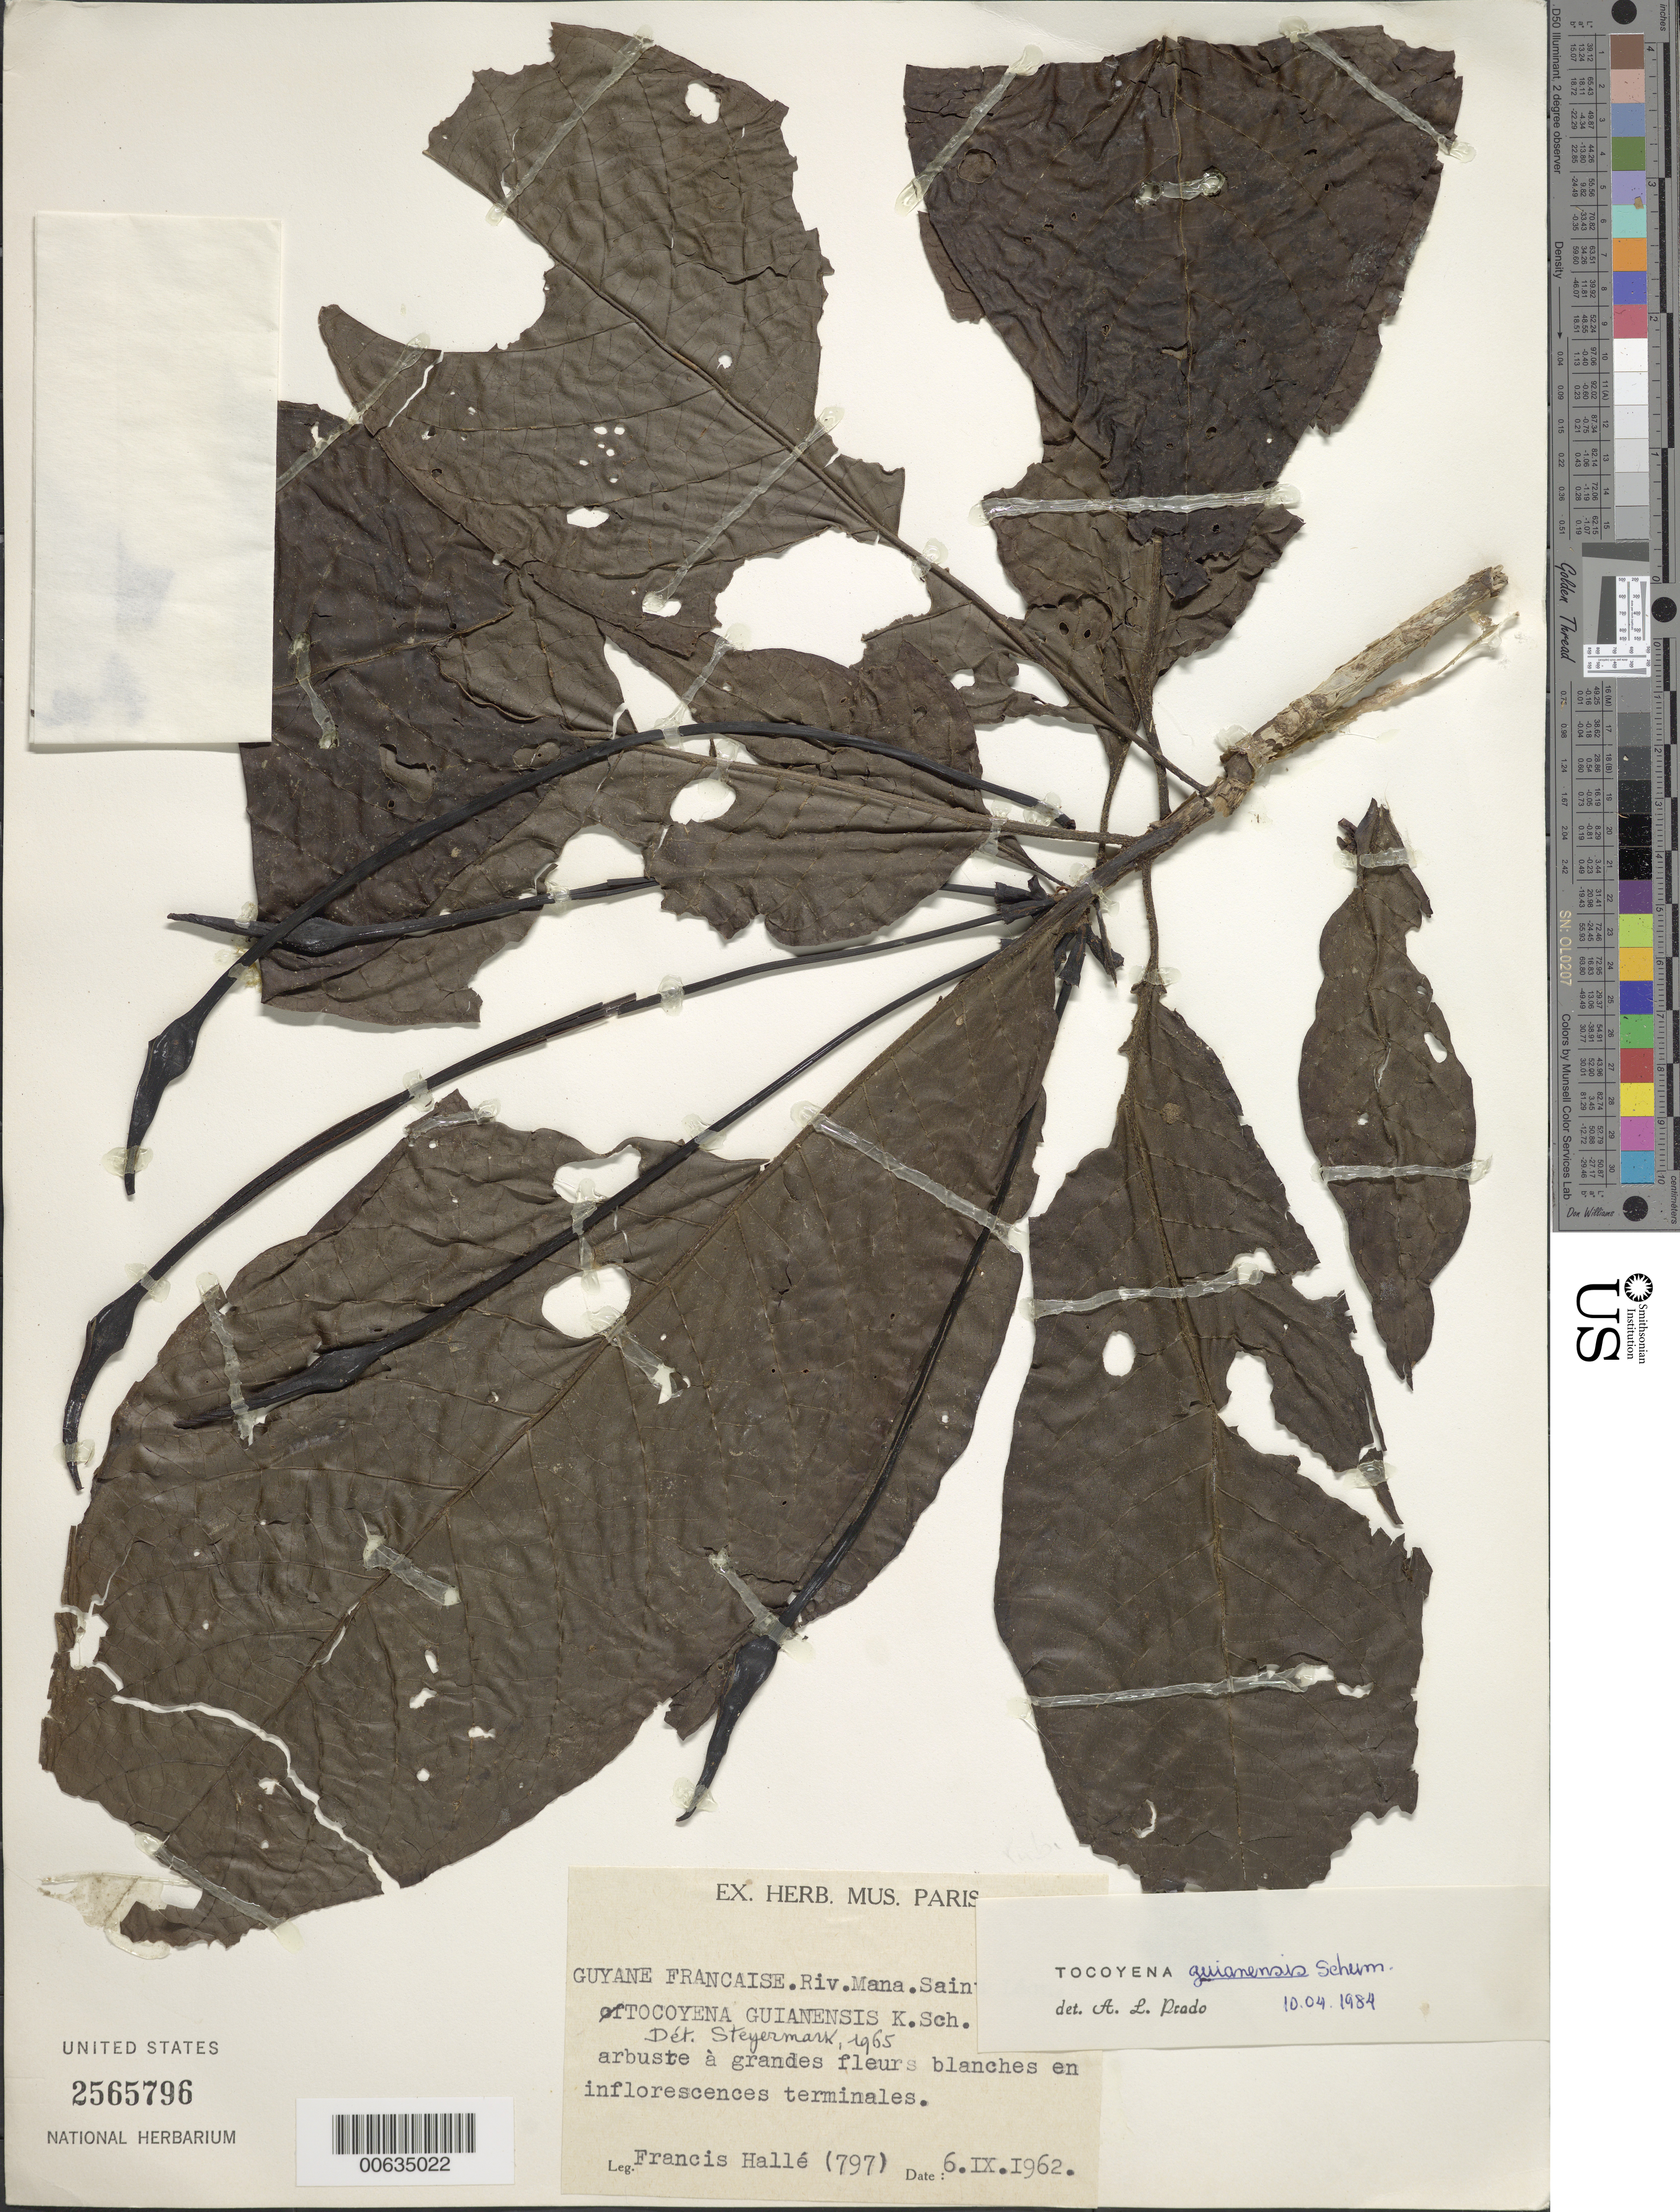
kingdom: Plantae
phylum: Tracheophyta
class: Magnoliopsida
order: Gentianales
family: Rubiaceae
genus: Tocoyena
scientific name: Tocoyena guianensis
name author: K. Schum.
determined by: Prado, A. L.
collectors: F. Hallé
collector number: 797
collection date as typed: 6-Sep-62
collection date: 1962-09-06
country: French Guiana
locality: Rivière Mana, St. Léon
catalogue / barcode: US 2565796